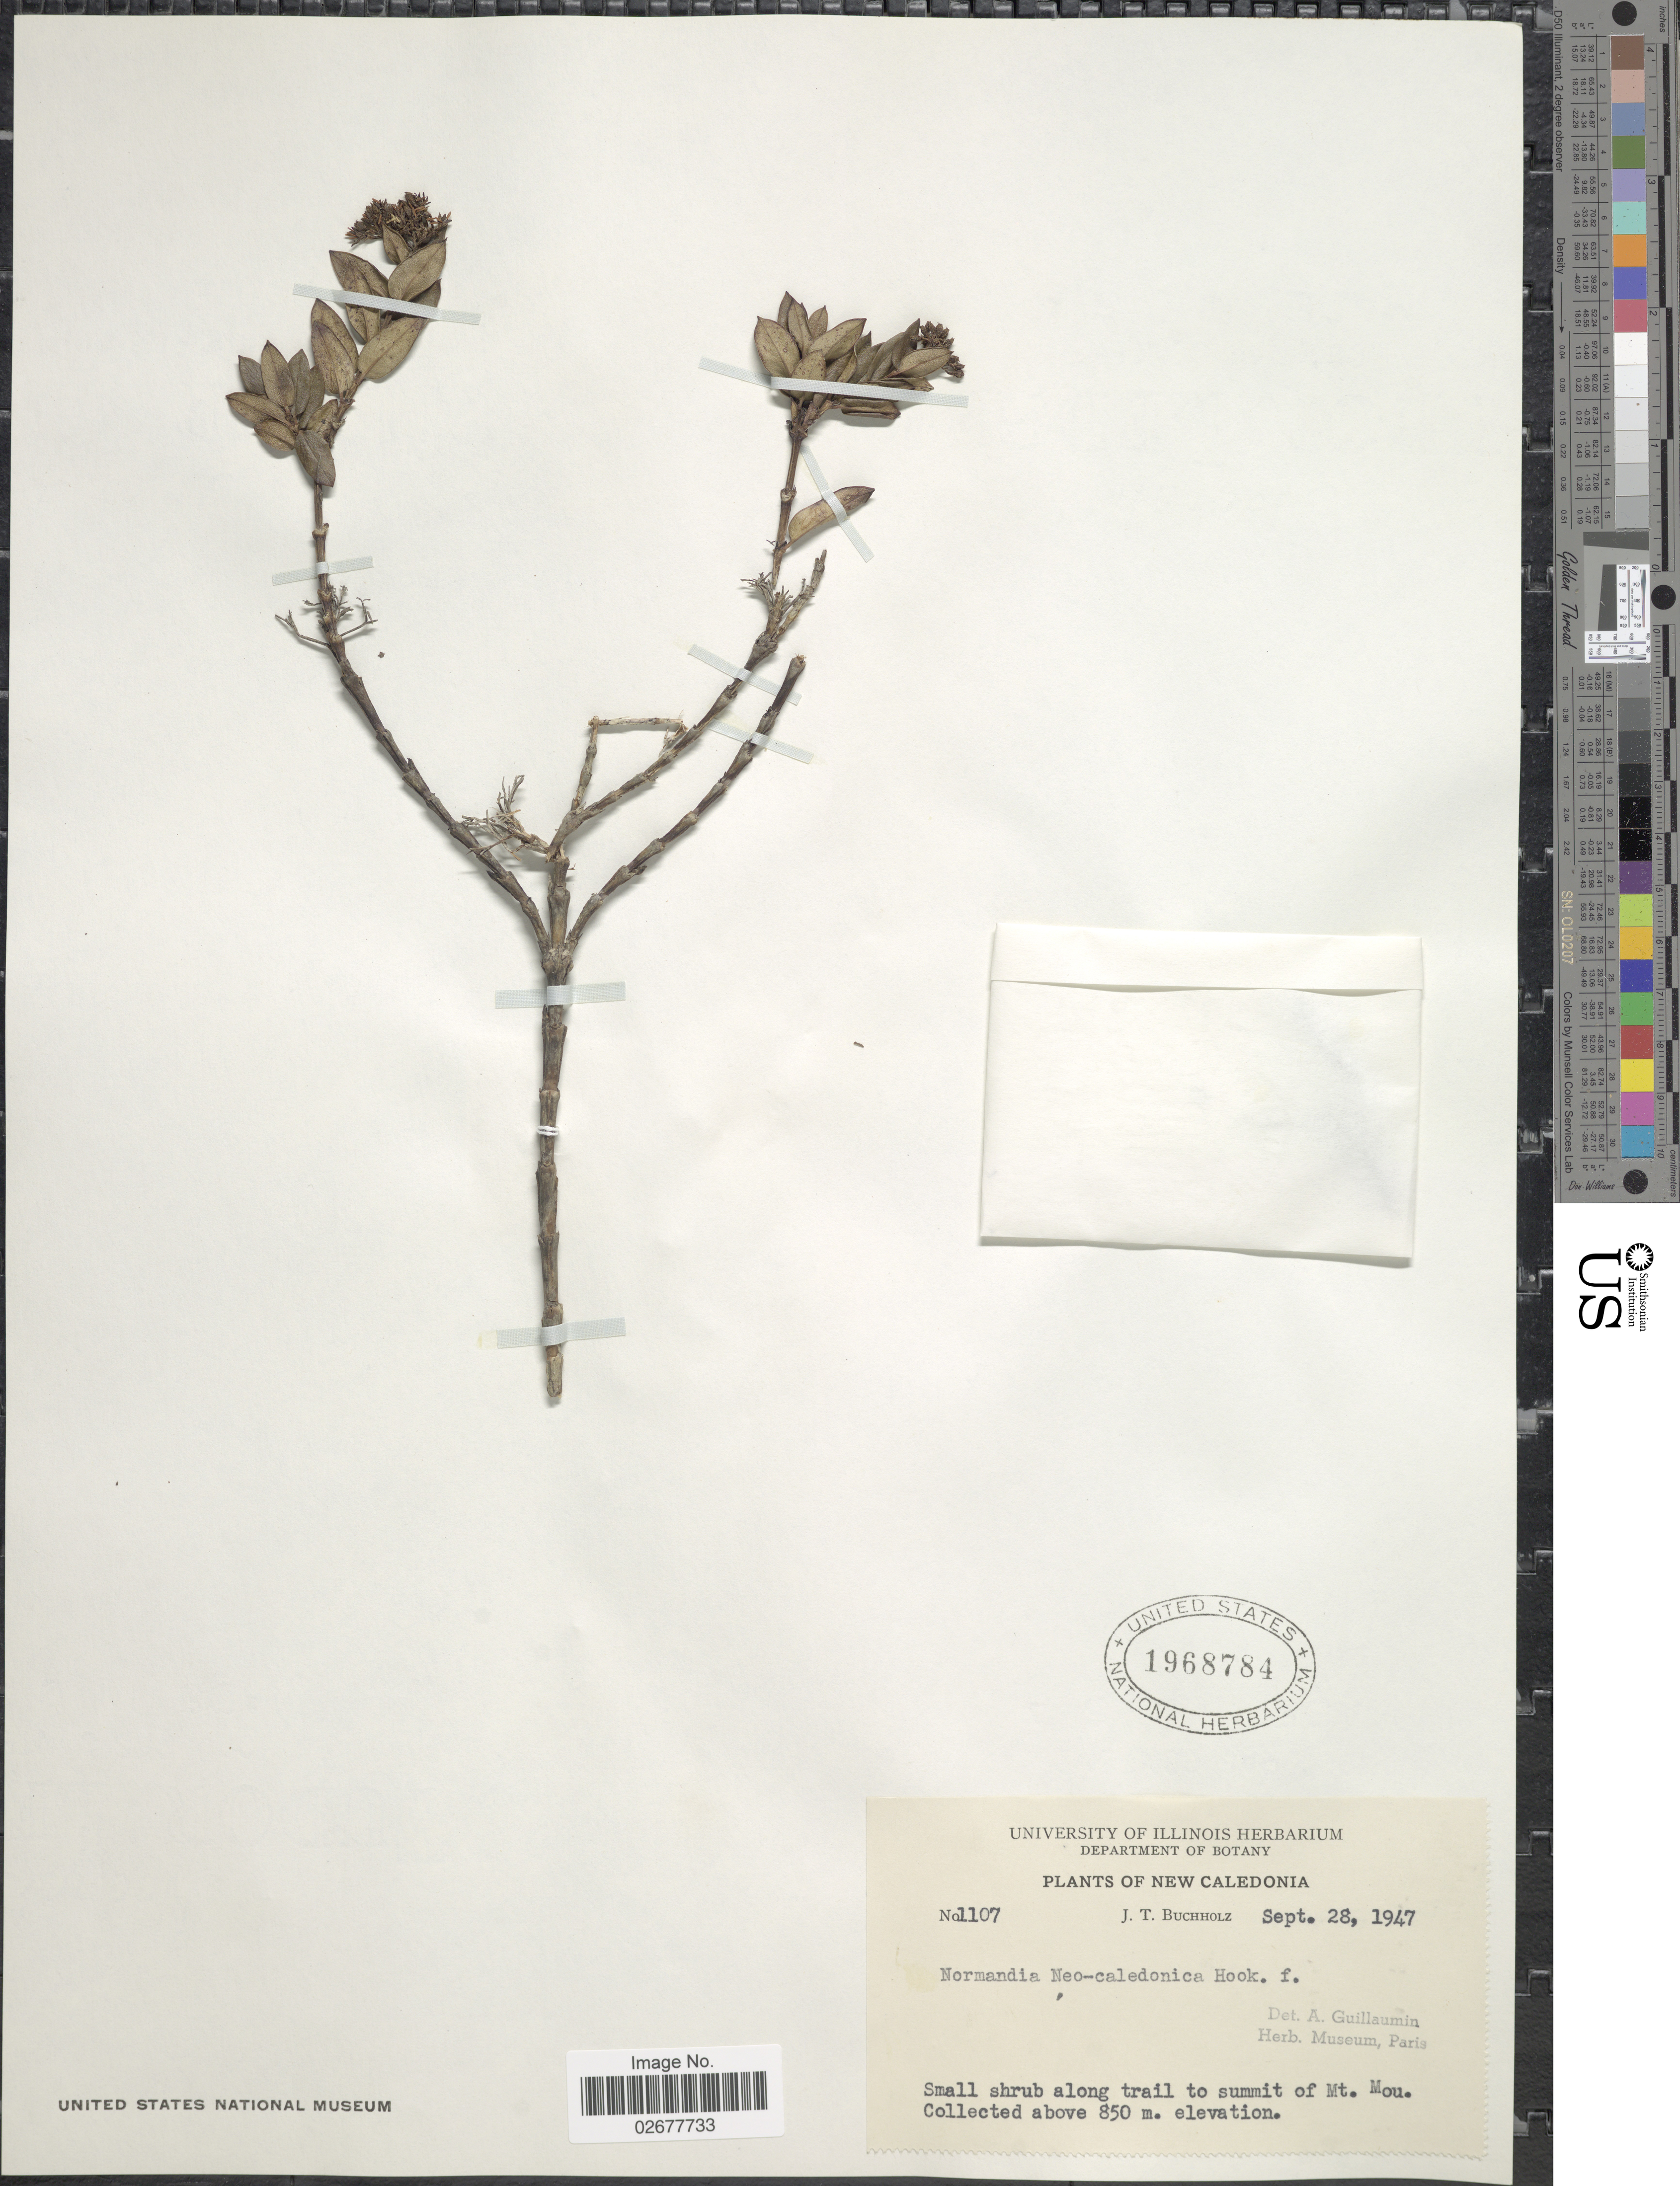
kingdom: Plantae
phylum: Tracheophyta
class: Magnoliopsida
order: Gentianales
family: Rubiaceae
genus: Normandia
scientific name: Normandia neocaledonica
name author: Hook. f.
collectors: J. T. Buchholz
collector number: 1107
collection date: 1947-09-28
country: New Caledonia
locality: Along trail to summit of Mt. Mou.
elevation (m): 850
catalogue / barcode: US 1968784